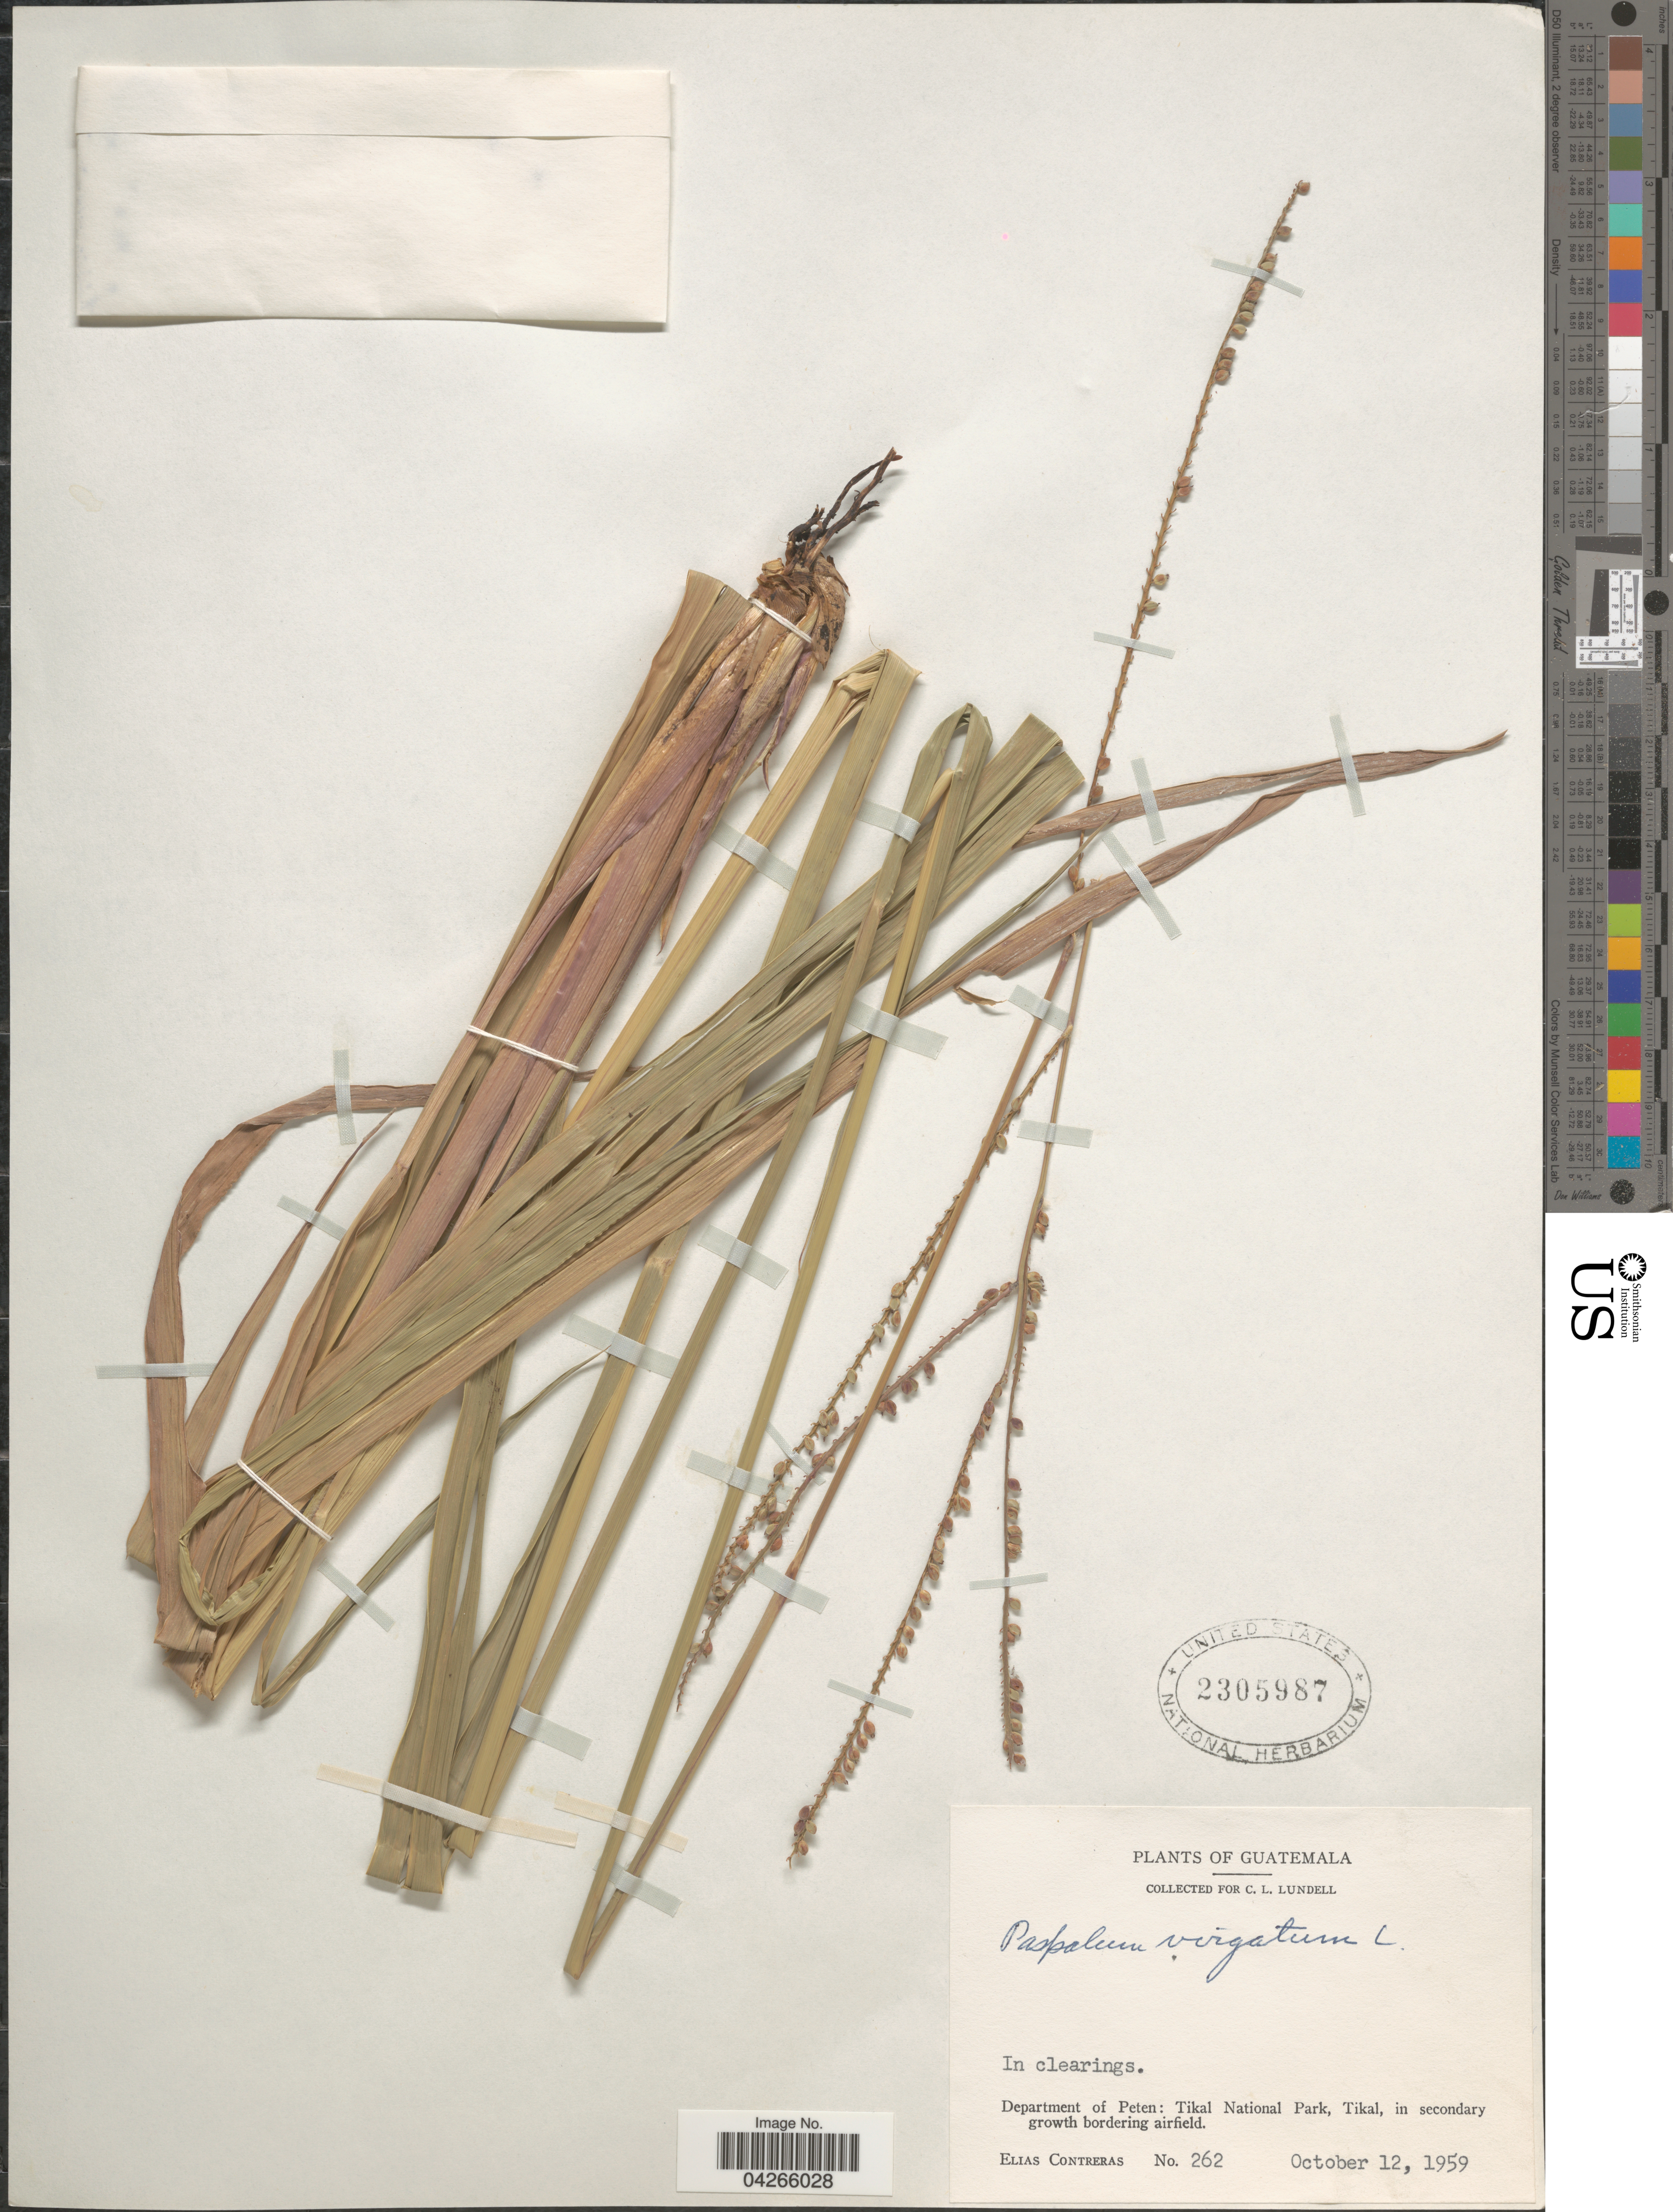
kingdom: Plantae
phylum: Tracheophyta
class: Liliopsida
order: Poales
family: Poaceae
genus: Paspalum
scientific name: Paspalum virgatum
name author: L.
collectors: E. Contreras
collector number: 262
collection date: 1959-10-12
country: Guatemala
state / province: El Peten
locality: Department of Peten: Tikal National Park, Tikal.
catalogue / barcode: US 2305987